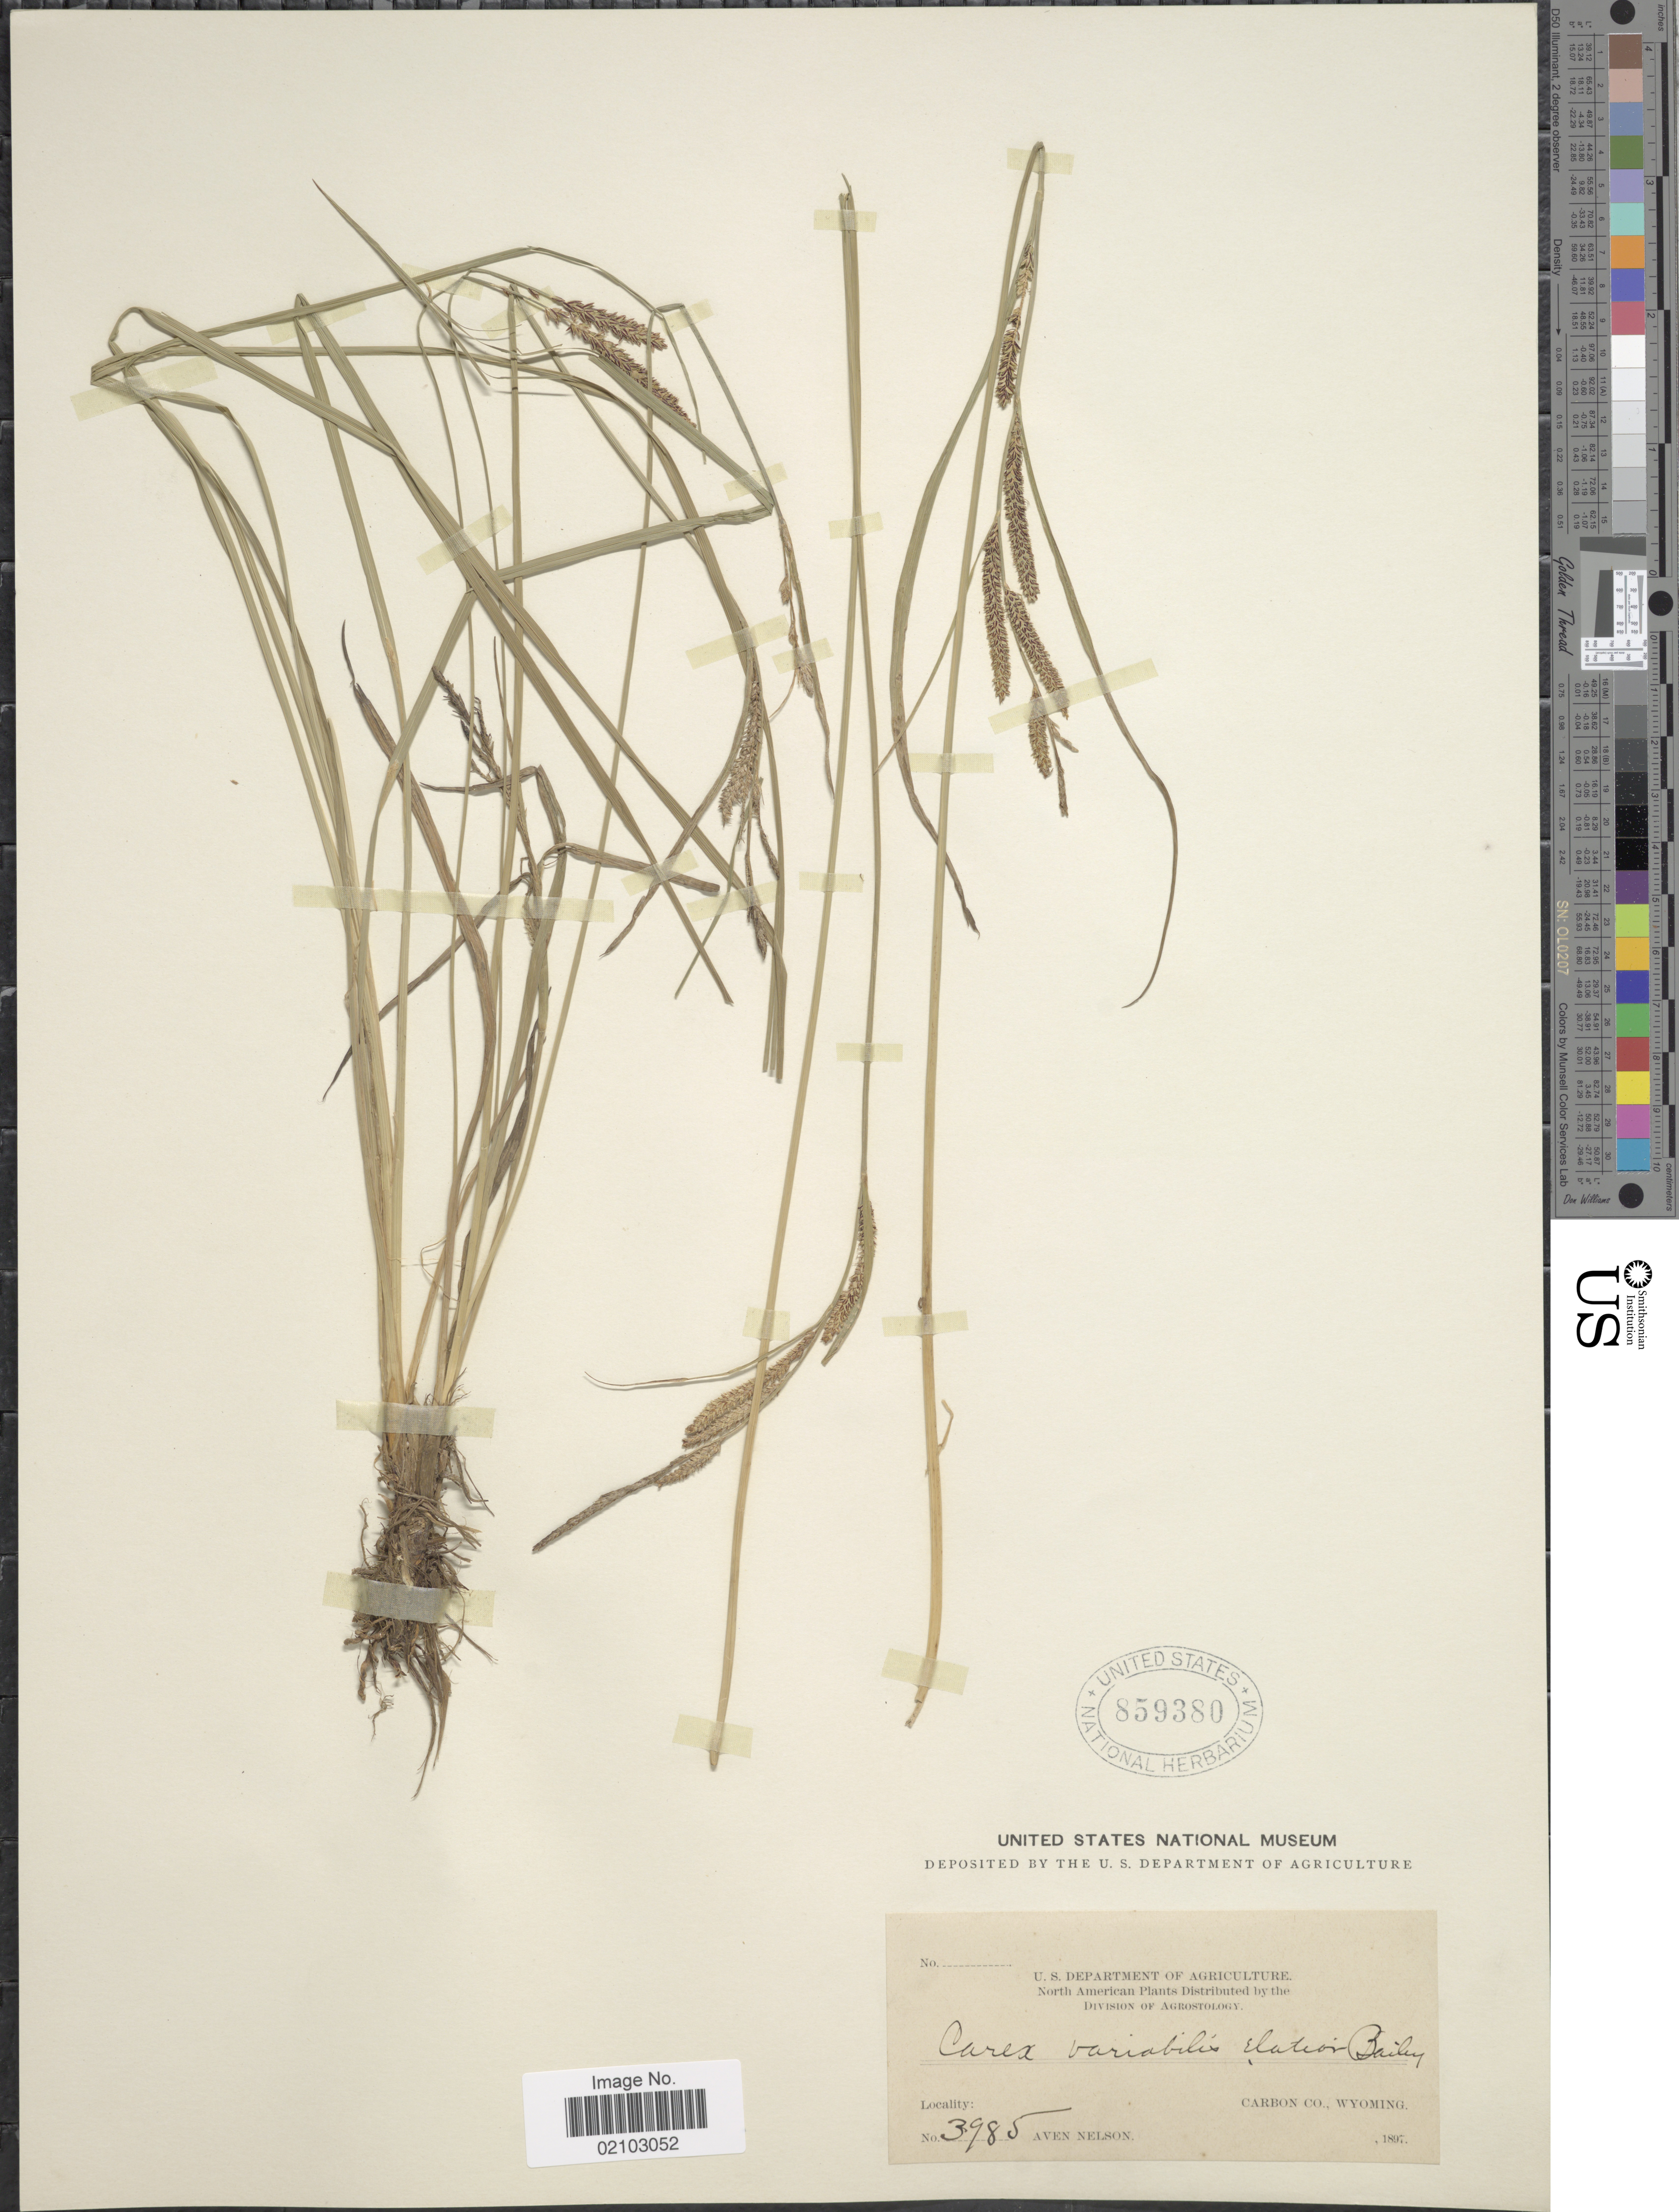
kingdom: Plantae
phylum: Tracheophyta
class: Liliopsida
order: Poales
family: Cyperaceae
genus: Carex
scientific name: Carex aquatilis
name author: Wahlenb.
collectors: A. Nelson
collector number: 3985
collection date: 1897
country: United States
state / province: Wyoming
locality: Carbon Co.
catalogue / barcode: US 859380